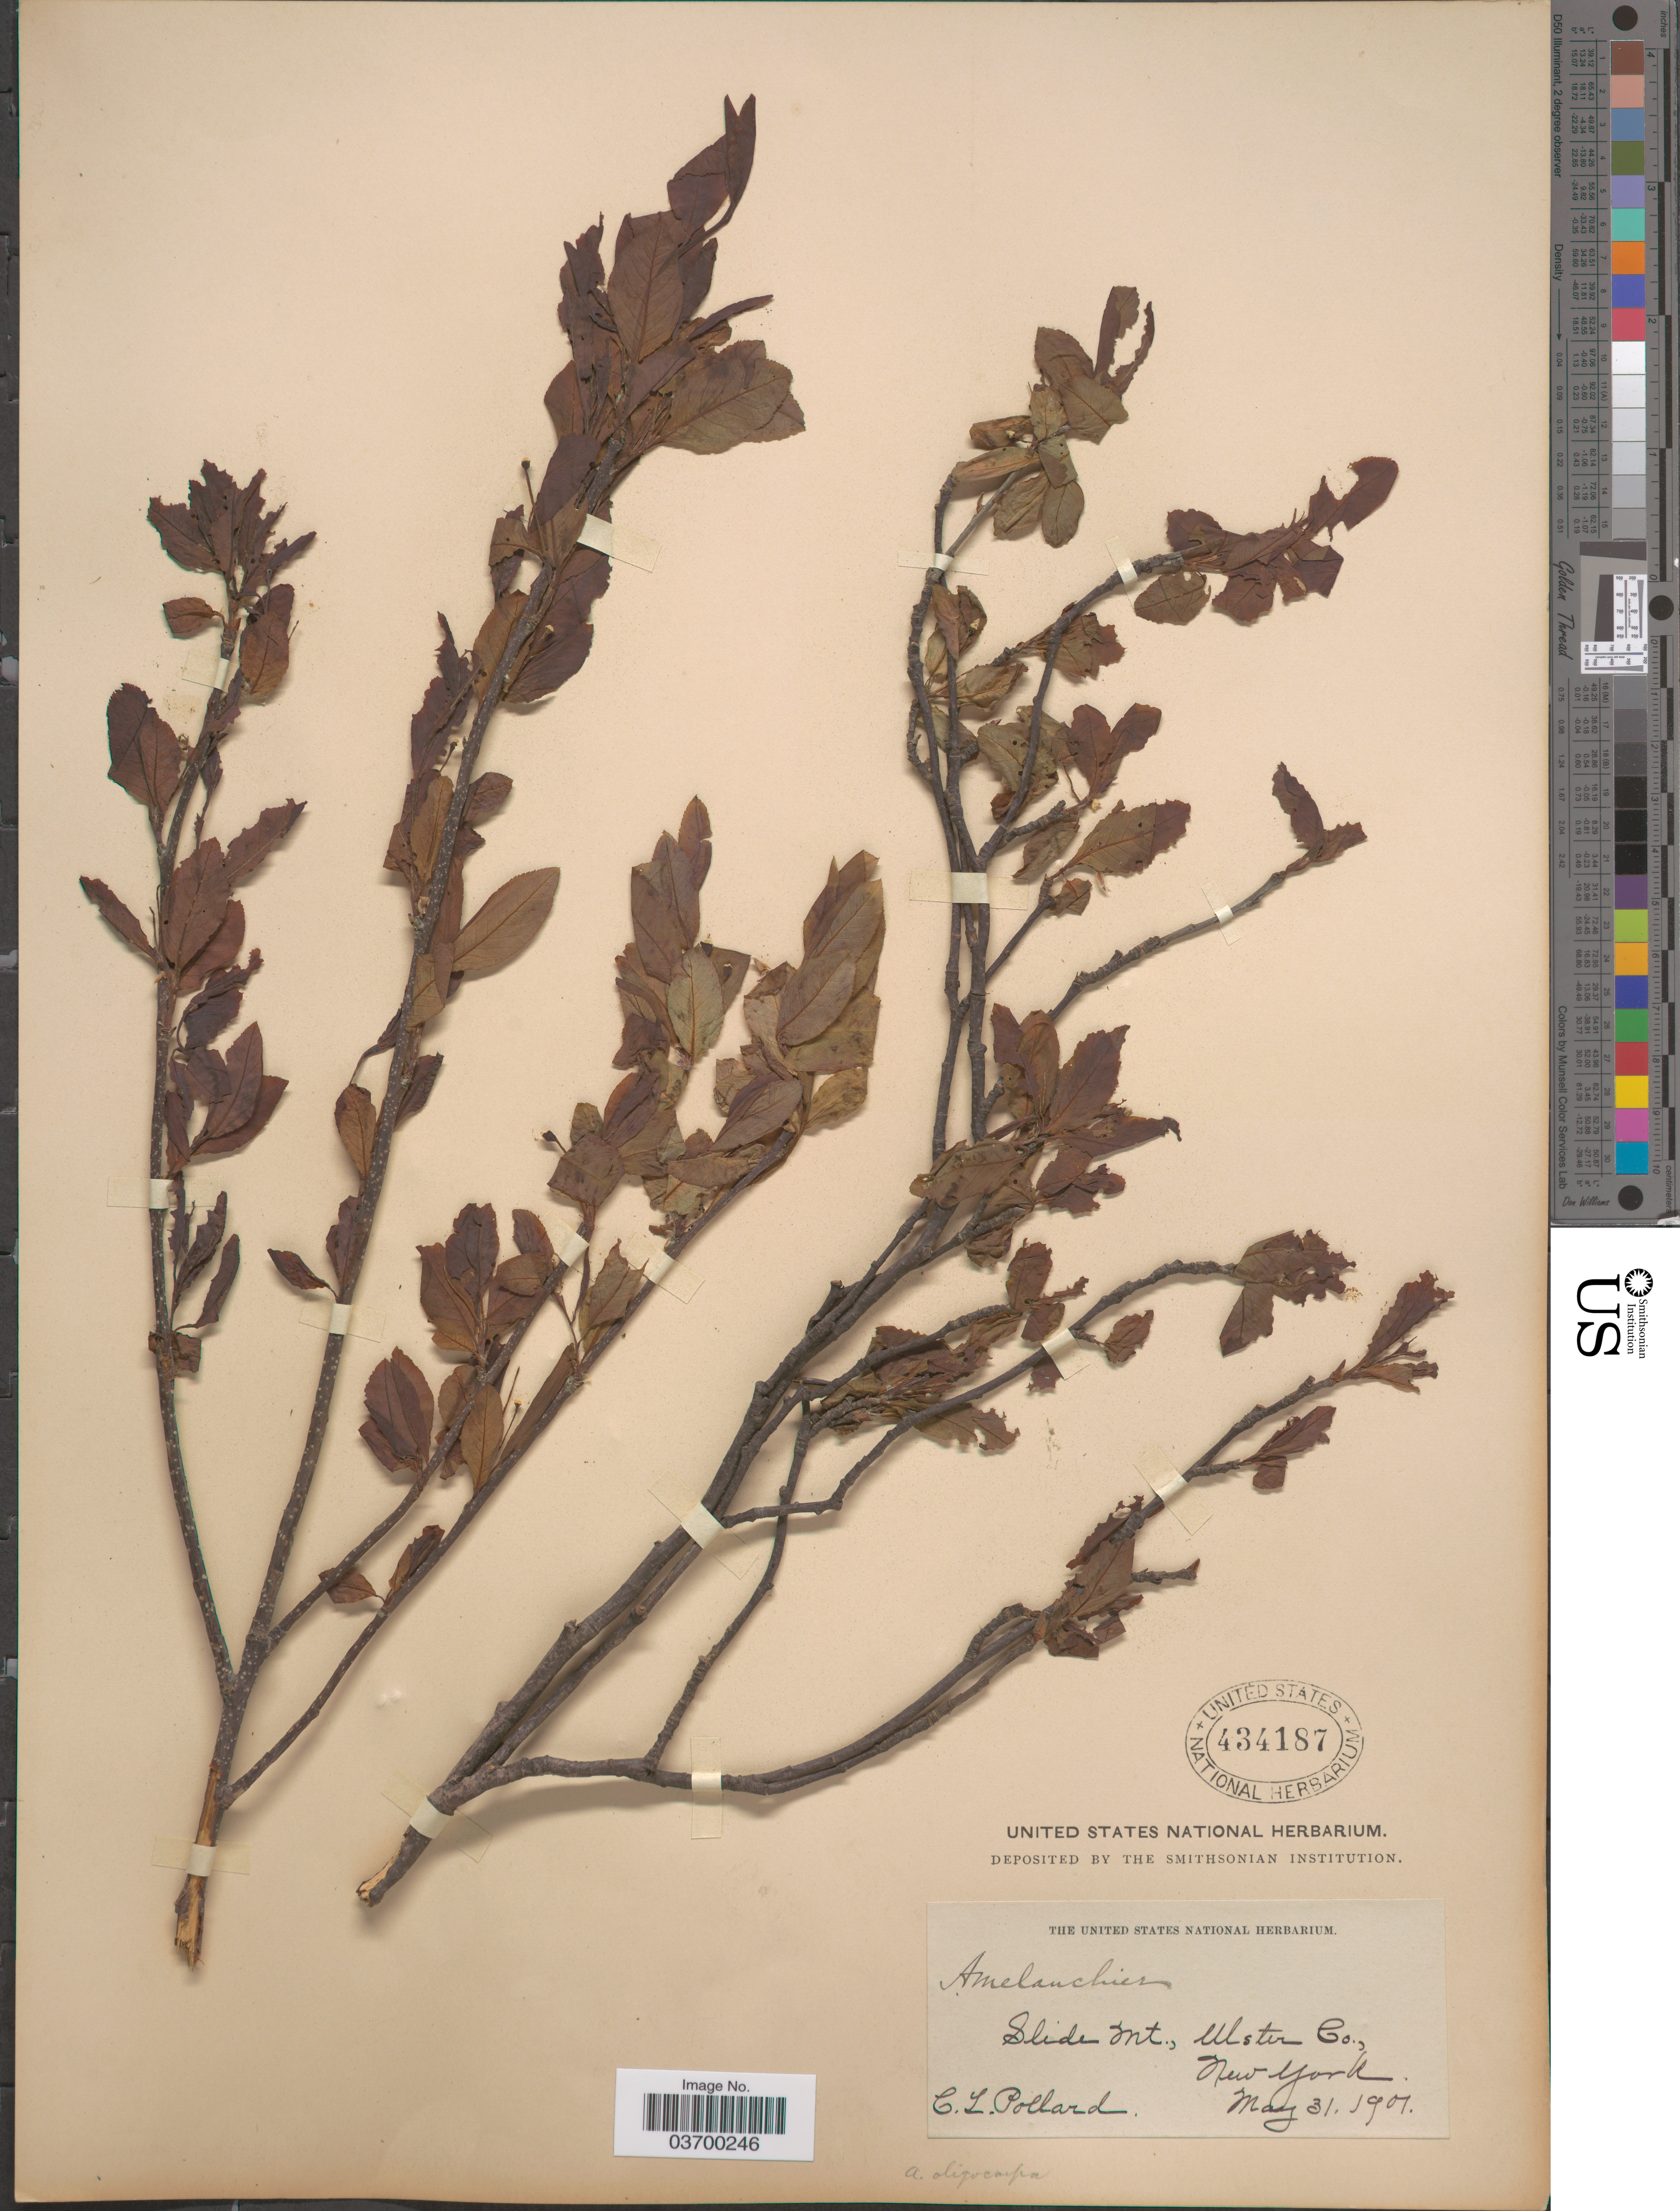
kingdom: Plantae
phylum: Tracheophyta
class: Magnoliopsida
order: Rosales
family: Rosaceae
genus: Amelanchier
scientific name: Amelanchier bartramiana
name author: (Tausch) M. Roem.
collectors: C. L. Pollard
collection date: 1901-05-31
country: United States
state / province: New York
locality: Slide Mt., Ulster Co.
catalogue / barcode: US 434187